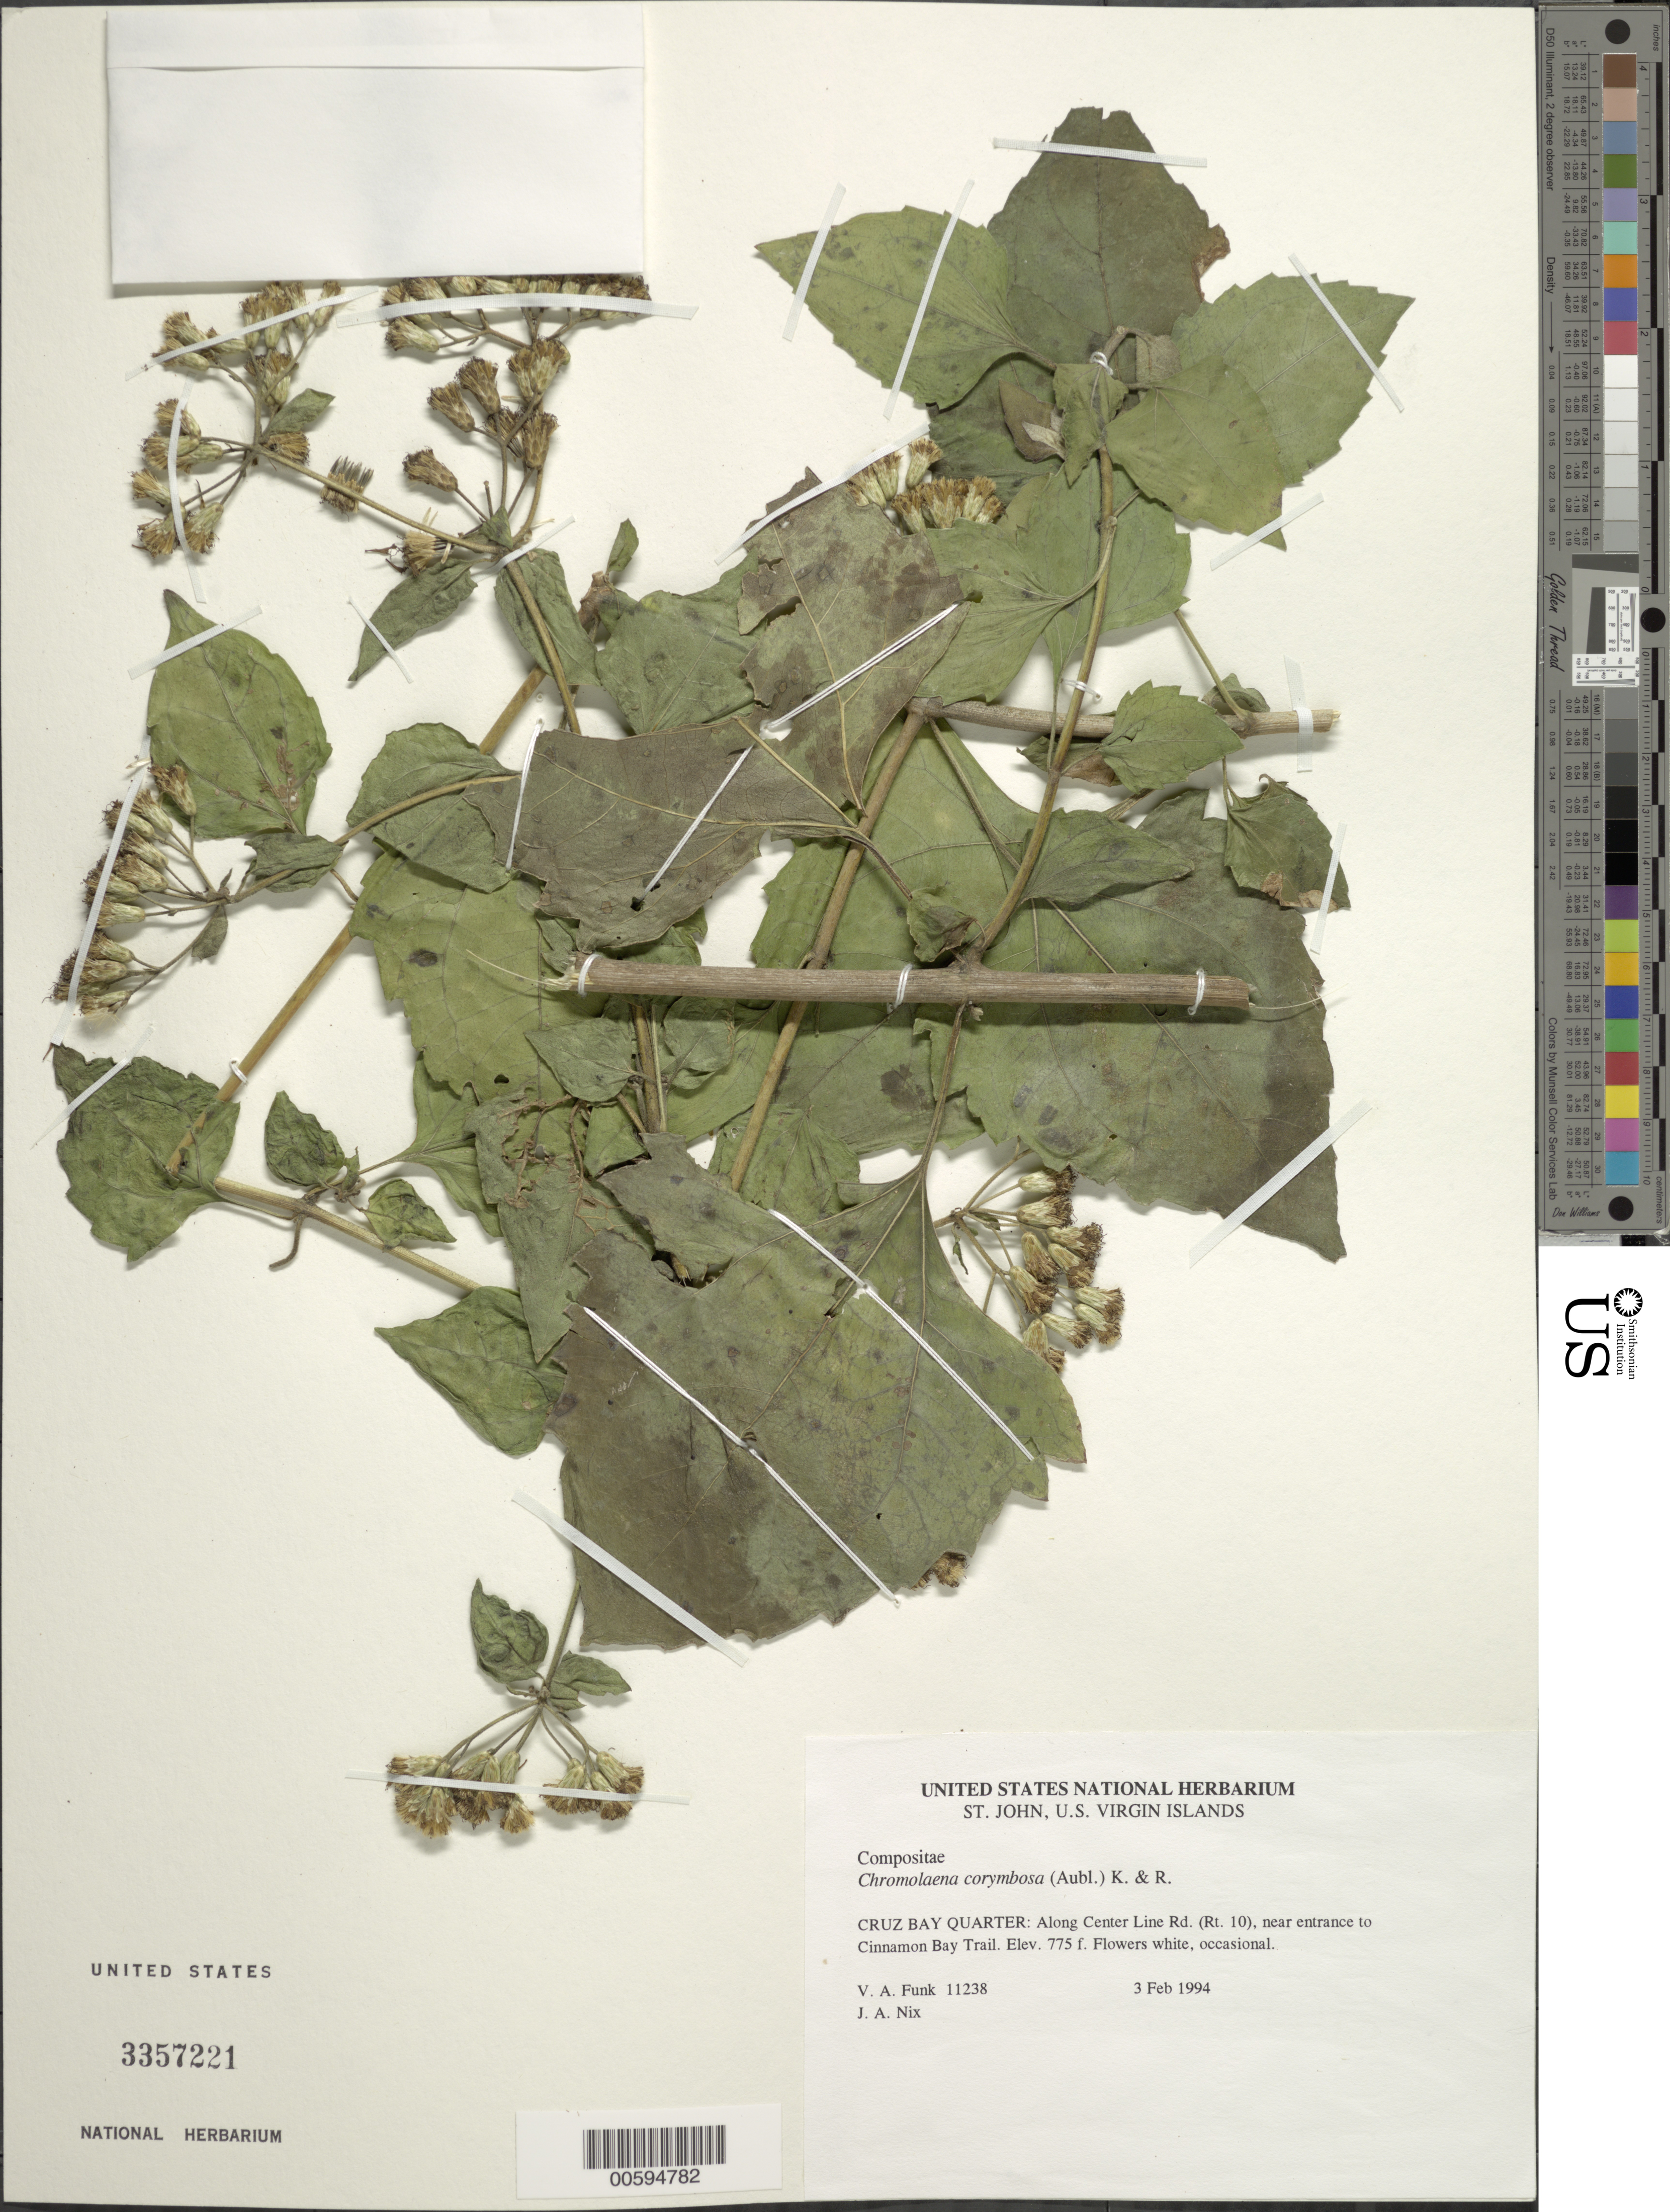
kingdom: Plantae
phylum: Tracheophyta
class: Magnoliopsida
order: Asterales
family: Asteraceae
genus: Chromolaena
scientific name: Chromolaena corymbosa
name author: (Aubl.) R.M. King & H. Rob.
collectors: V. Funk & J. Nix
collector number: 11238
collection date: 1994-02-03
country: U.S. Virgin Islands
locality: St. John, Cruz Bay Quarter: along Center Line Rd. (Rt. 10), near entrance to Cinnamon Bay Trail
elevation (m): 236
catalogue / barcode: US 3357221